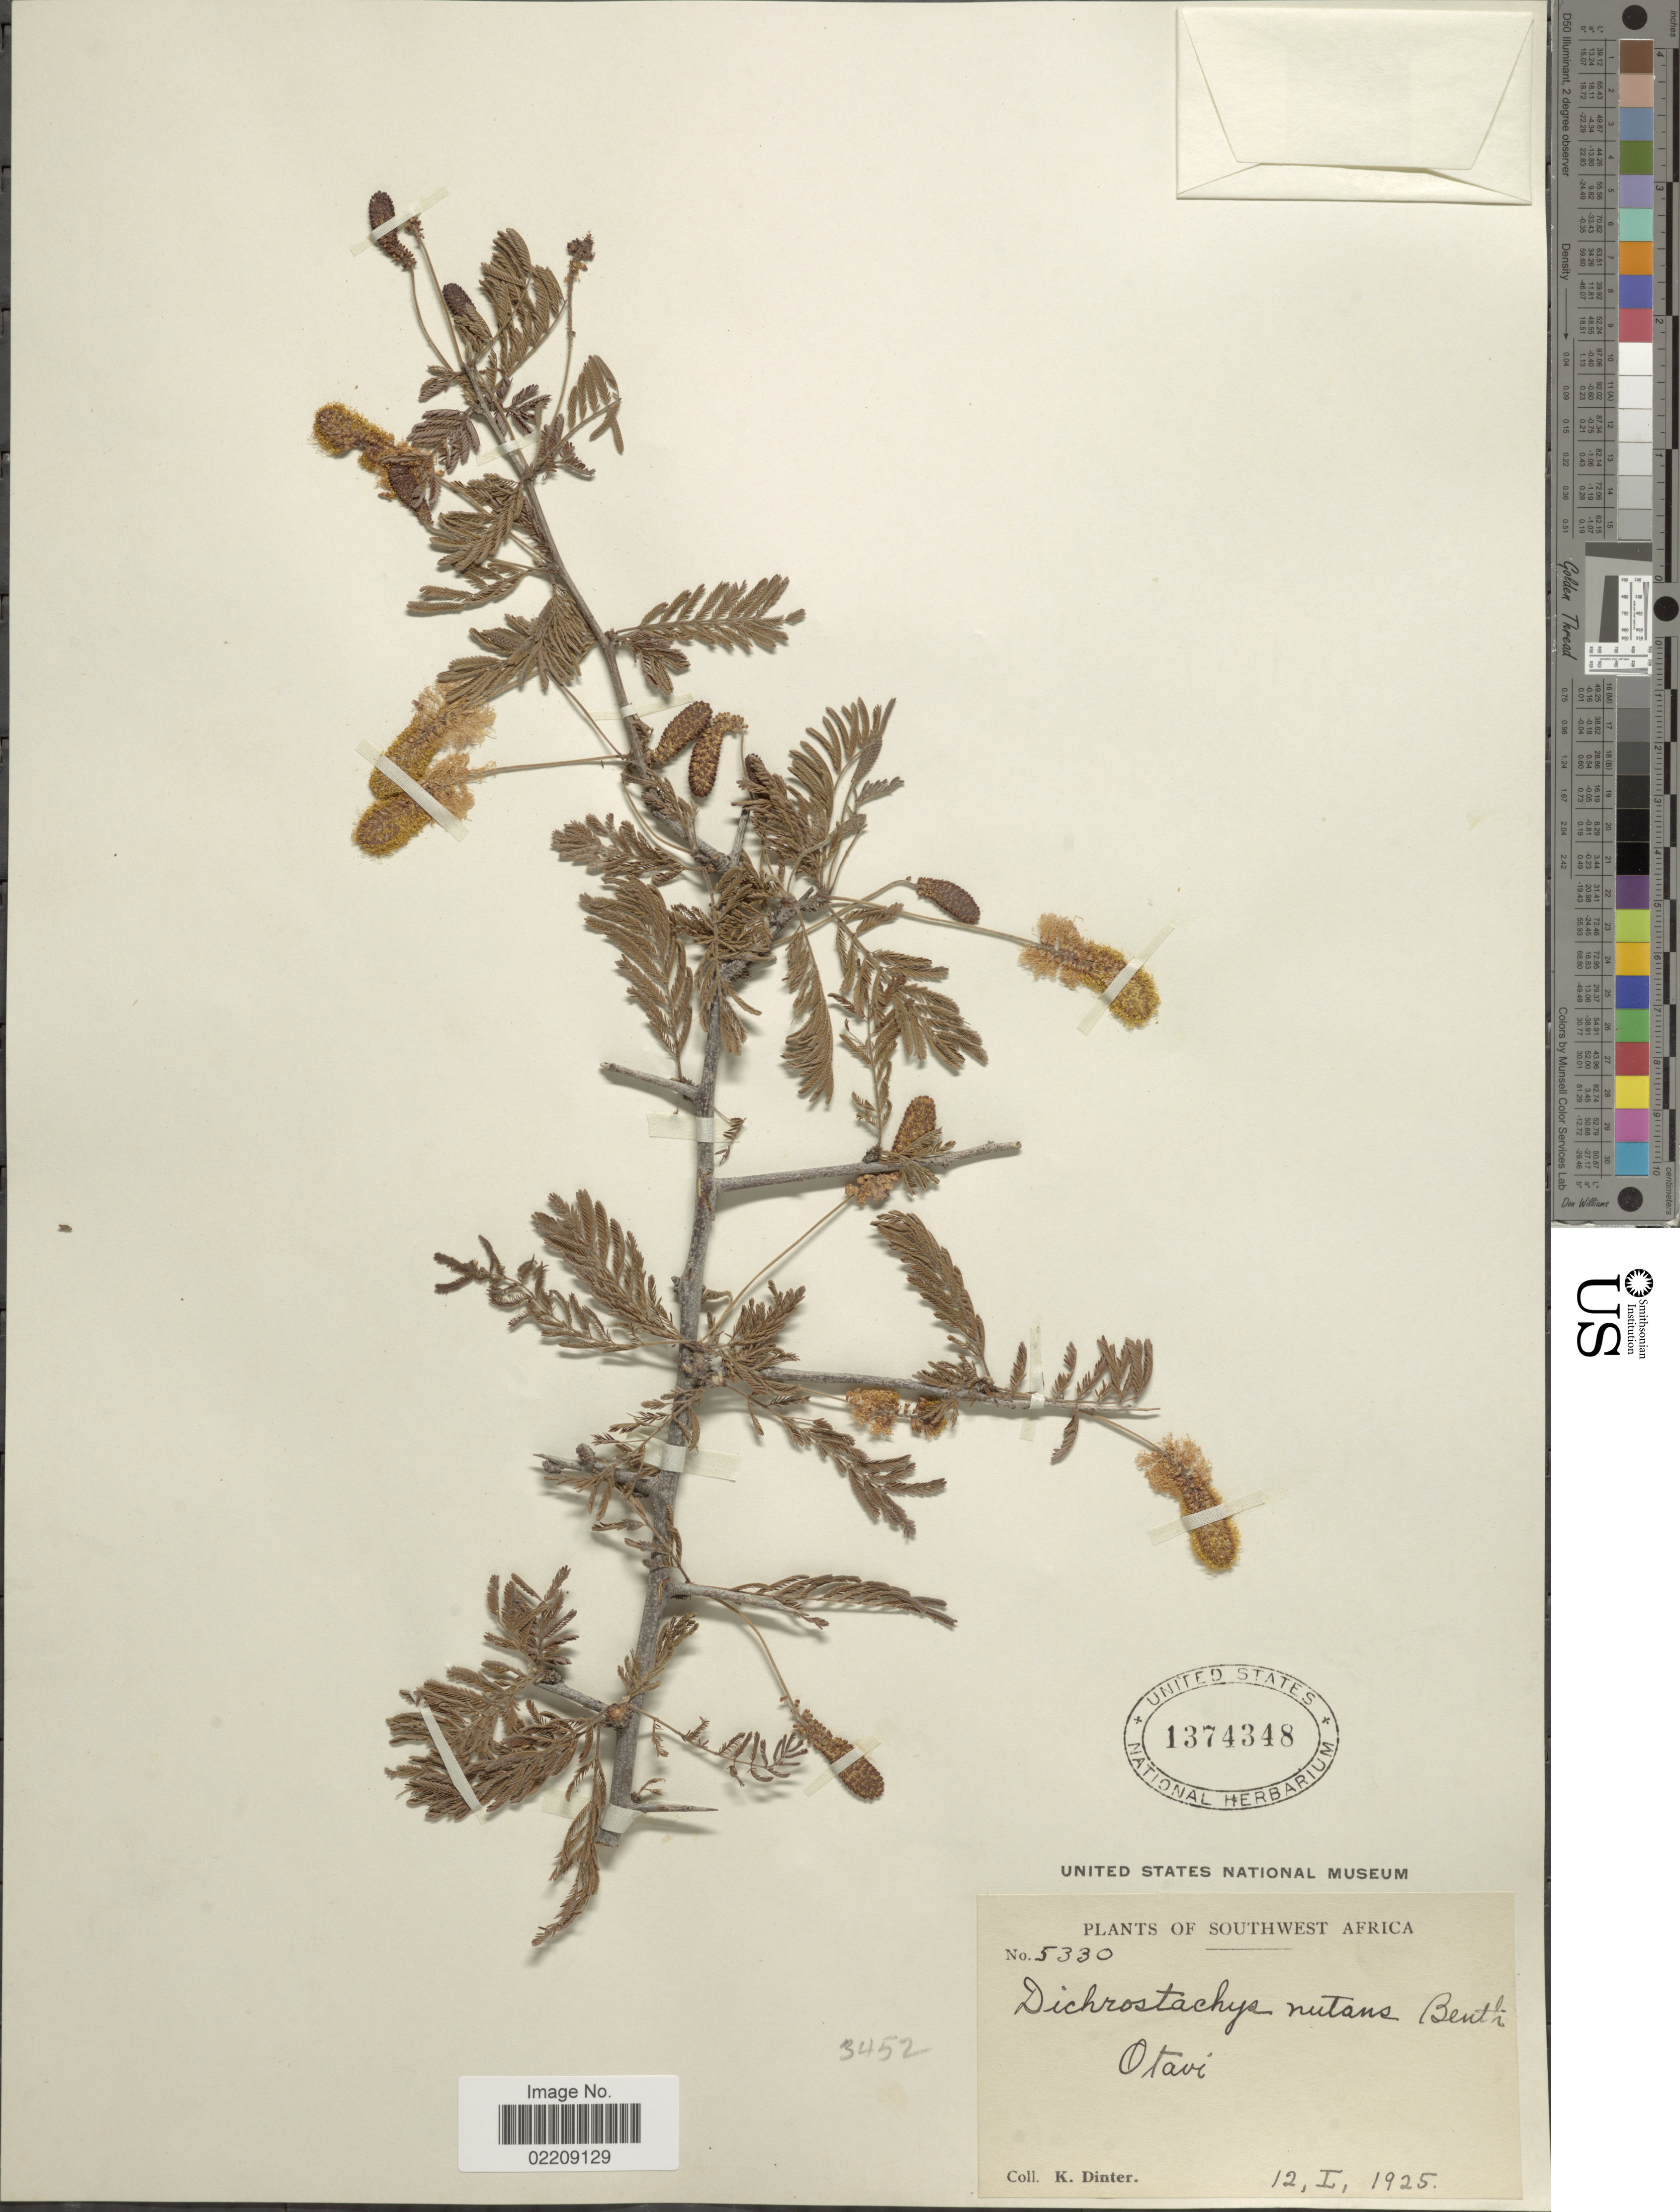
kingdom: Plantae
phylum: Tracheophyta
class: Magnoliopsida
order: Fabales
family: Fabaceae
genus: Dichrostachys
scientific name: Dichrostachys glomerata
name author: (Forssk.) Chiov.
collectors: M. Dinter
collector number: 5330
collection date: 1925-01-12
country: Namibia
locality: Southwest Africa, Otavi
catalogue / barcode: US 1374348